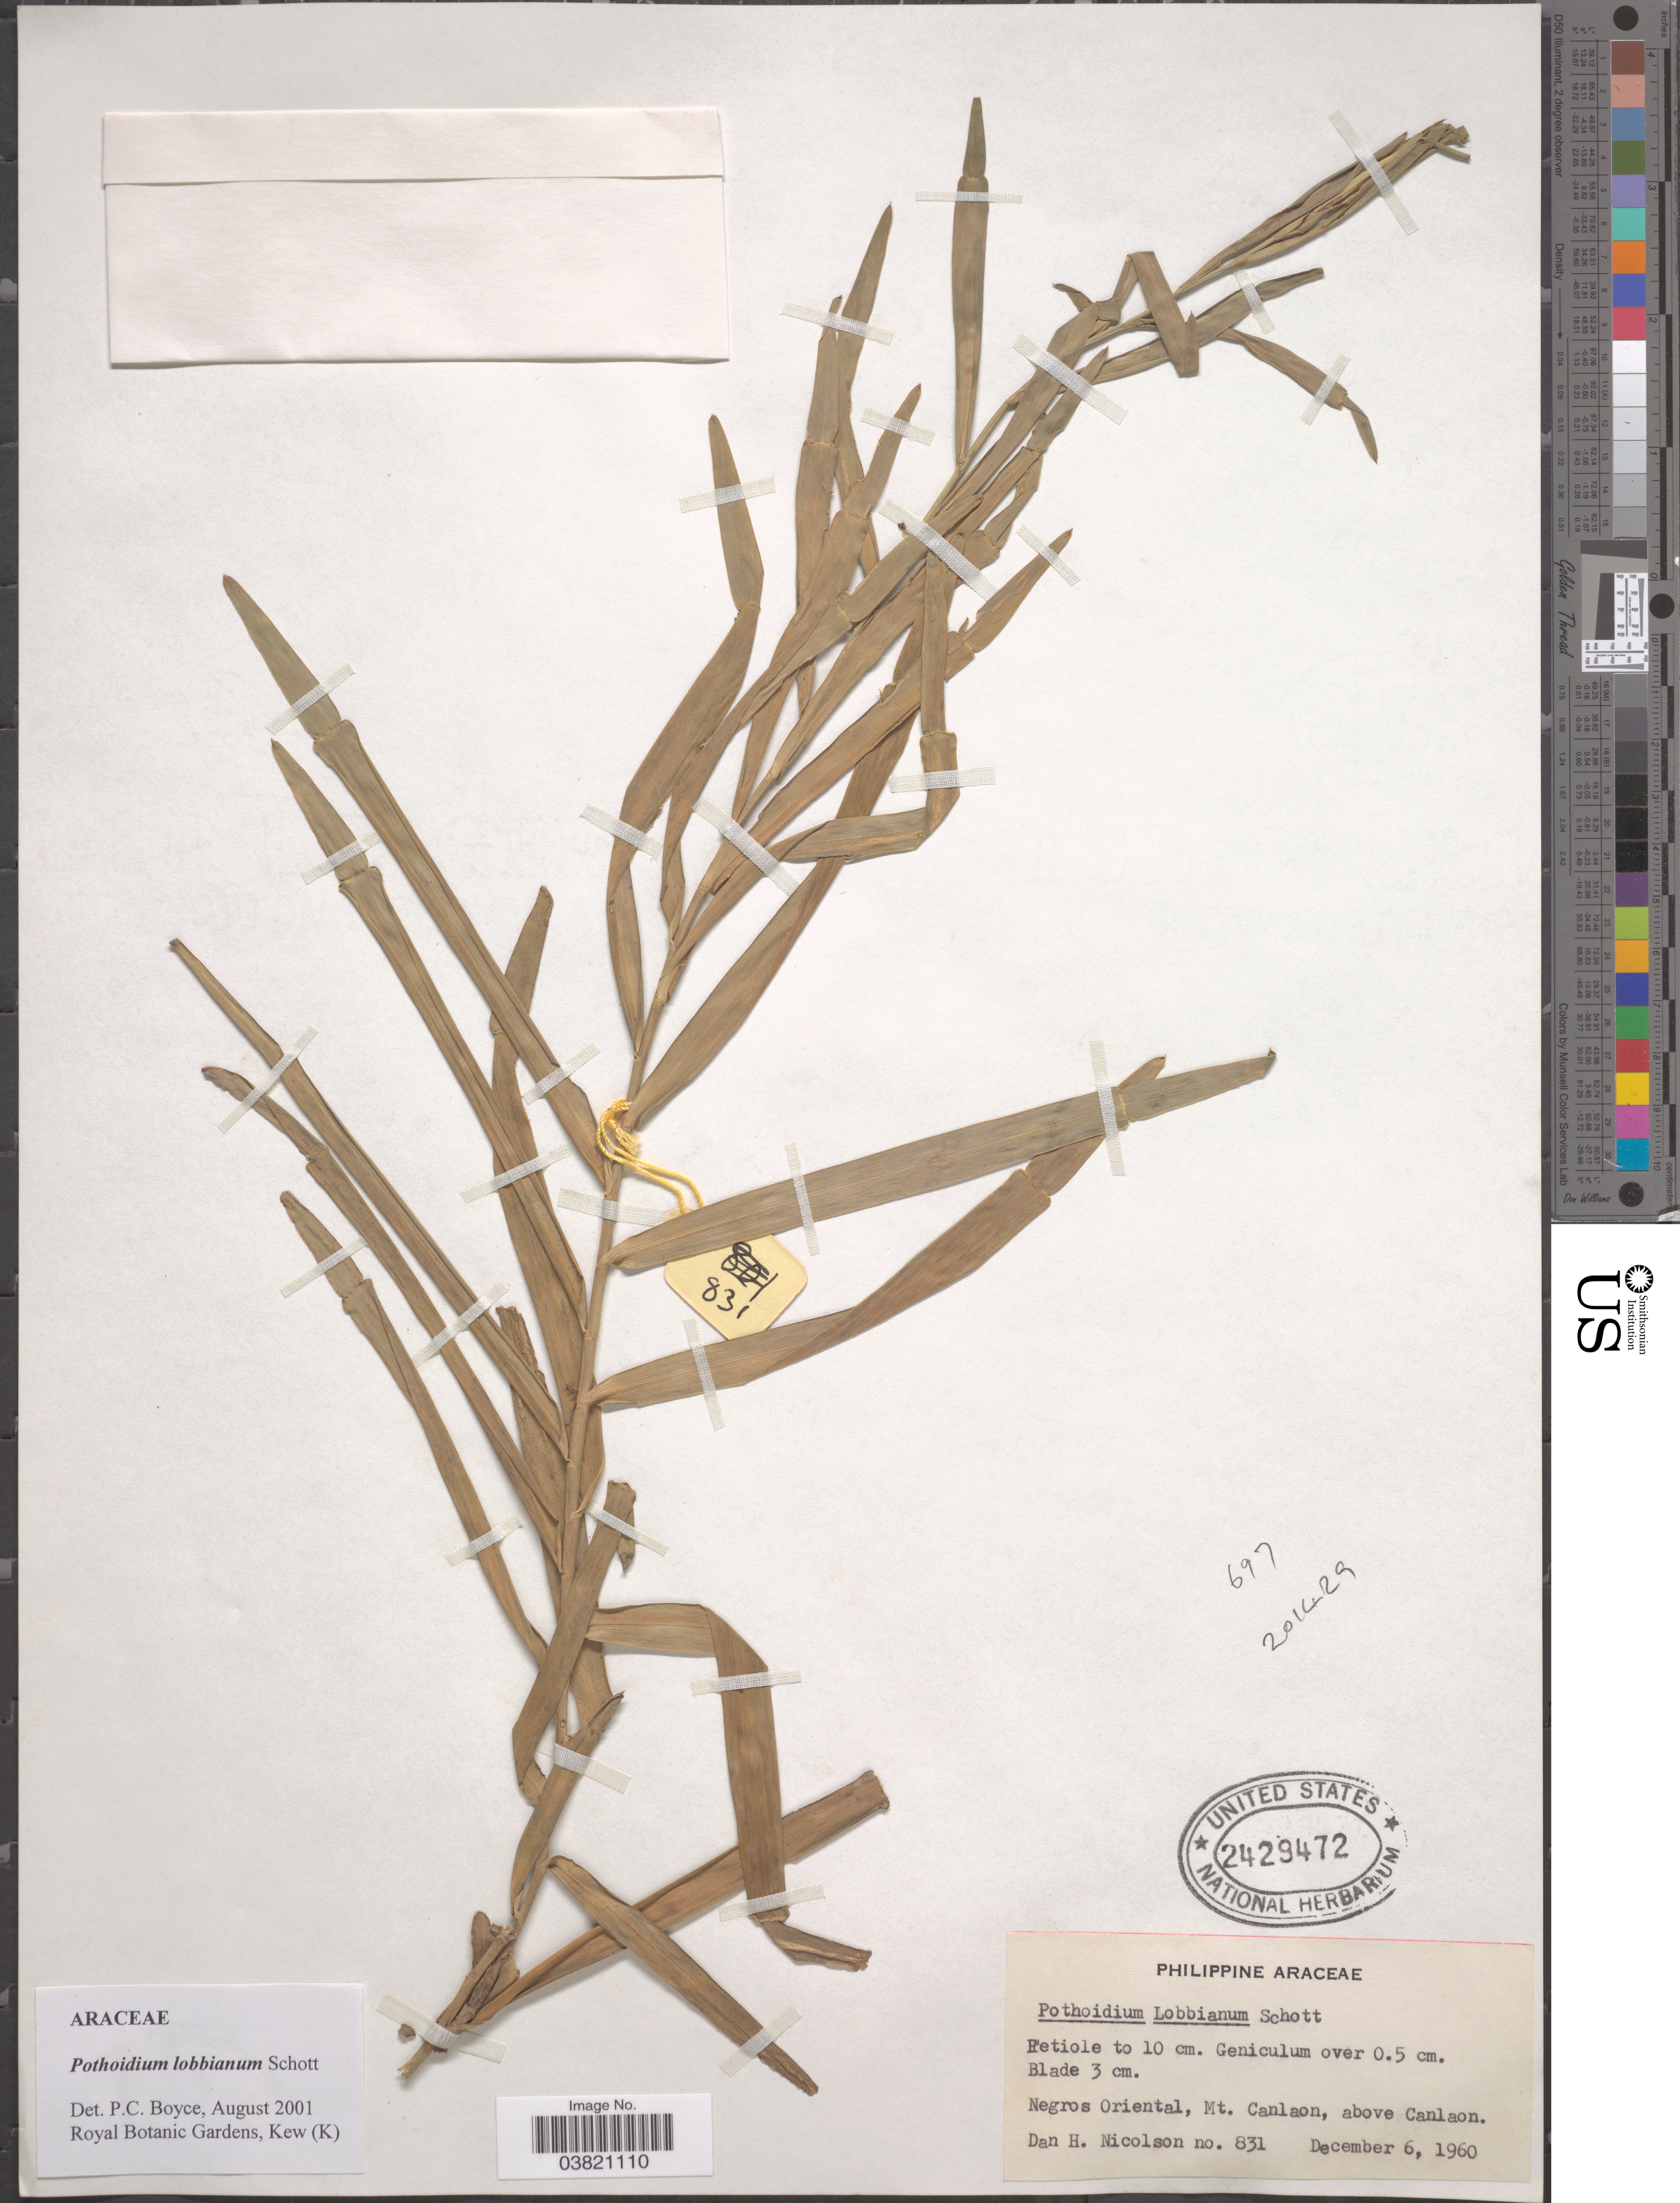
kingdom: Plantae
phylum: Tracheophyta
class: Liliopsida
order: Alismatales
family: Araceae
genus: Pothoidium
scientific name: Pothoidium lobbianum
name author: Schott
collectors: D. H. Nicolson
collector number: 831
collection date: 1960-12-06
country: Philippines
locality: Negros Oriental, Mt. Canlaon, above Canlaon.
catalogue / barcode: US 2429472